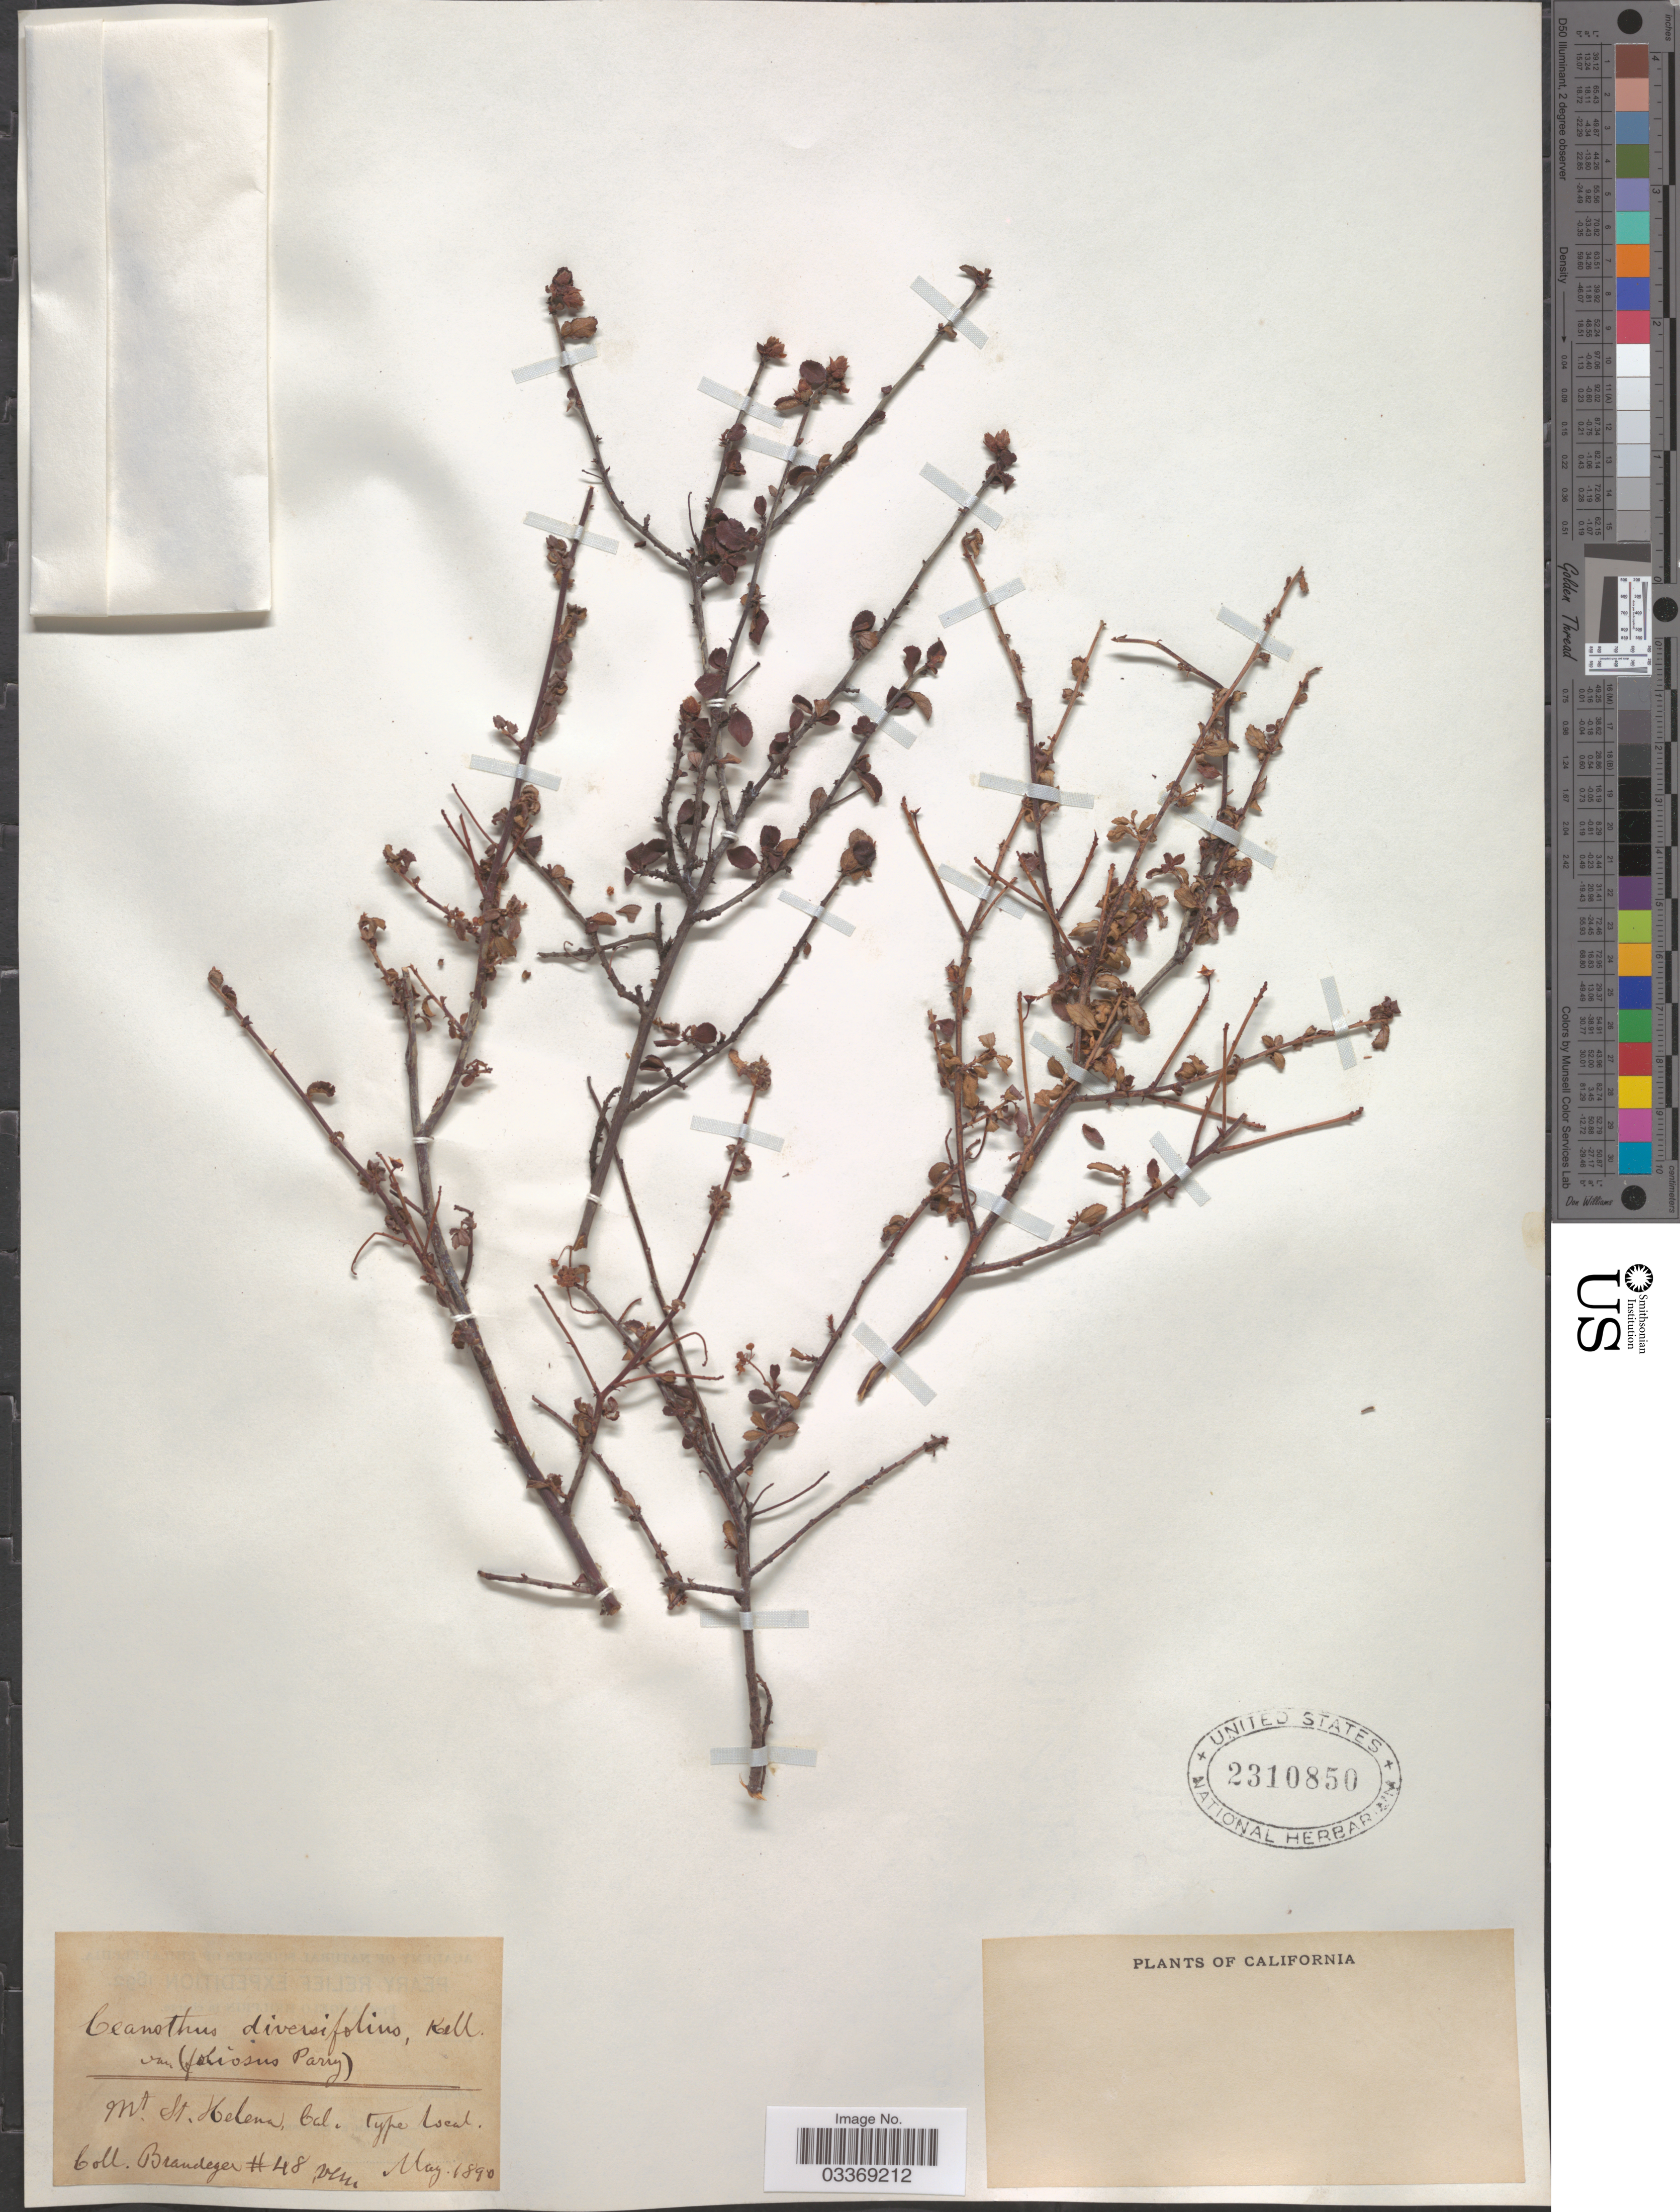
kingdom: Plantae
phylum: Tracheophyta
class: Magnoliopsida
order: Rosales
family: Rhamnaceae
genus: Ceanothus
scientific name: Ceanothus diversifolius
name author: Kellogg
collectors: -- Brandegee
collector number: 48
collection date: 1890-05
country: United States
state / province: California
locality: Mt. St. Helena.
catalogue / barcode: US 2310850